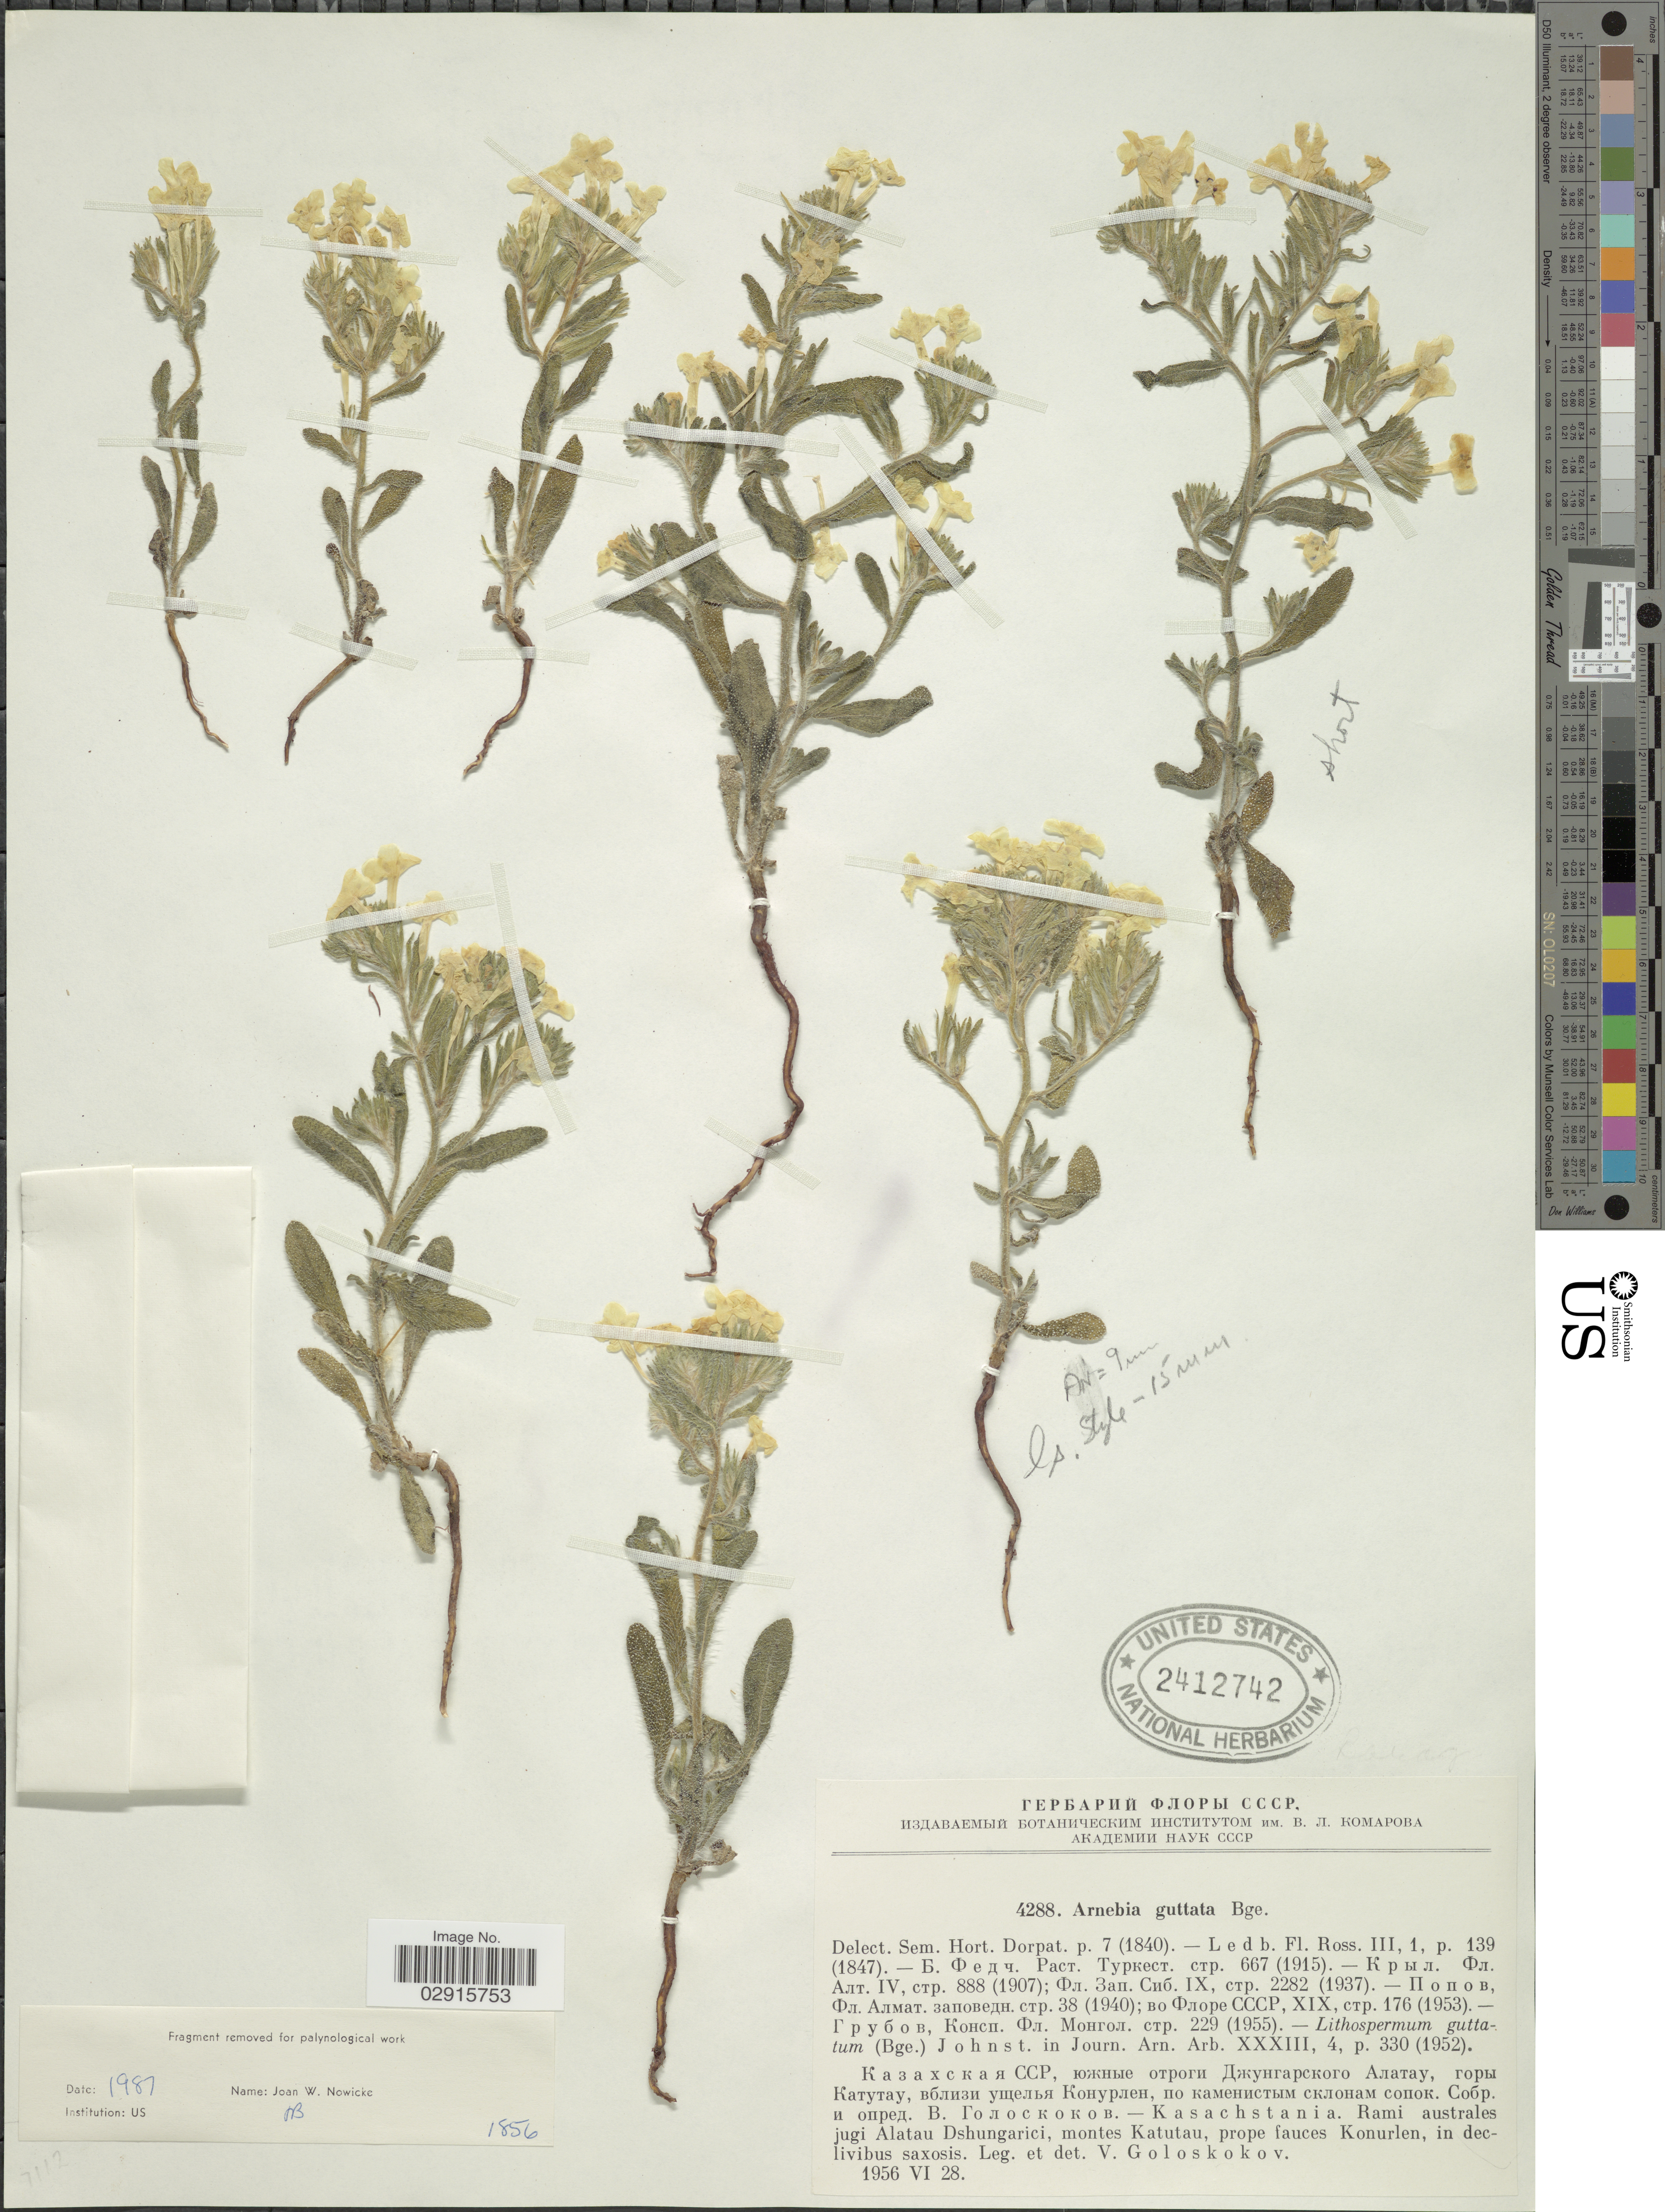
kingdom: Plantae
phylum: Tracheophyta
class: Magnoliopsida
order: Boraginales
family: Boraginaceae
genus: Arnebia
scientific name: Arnebia guttata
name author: Bunge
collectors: V. P. Goloskokov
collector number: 4288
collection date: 1956-06-28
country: Kazakhstan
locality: Kasachstania. Rami australes jugi Alatau Dshungarici, montes Katutau, prope fauces Konurlen, in declivibus saxosis.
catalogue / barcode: US 2412742